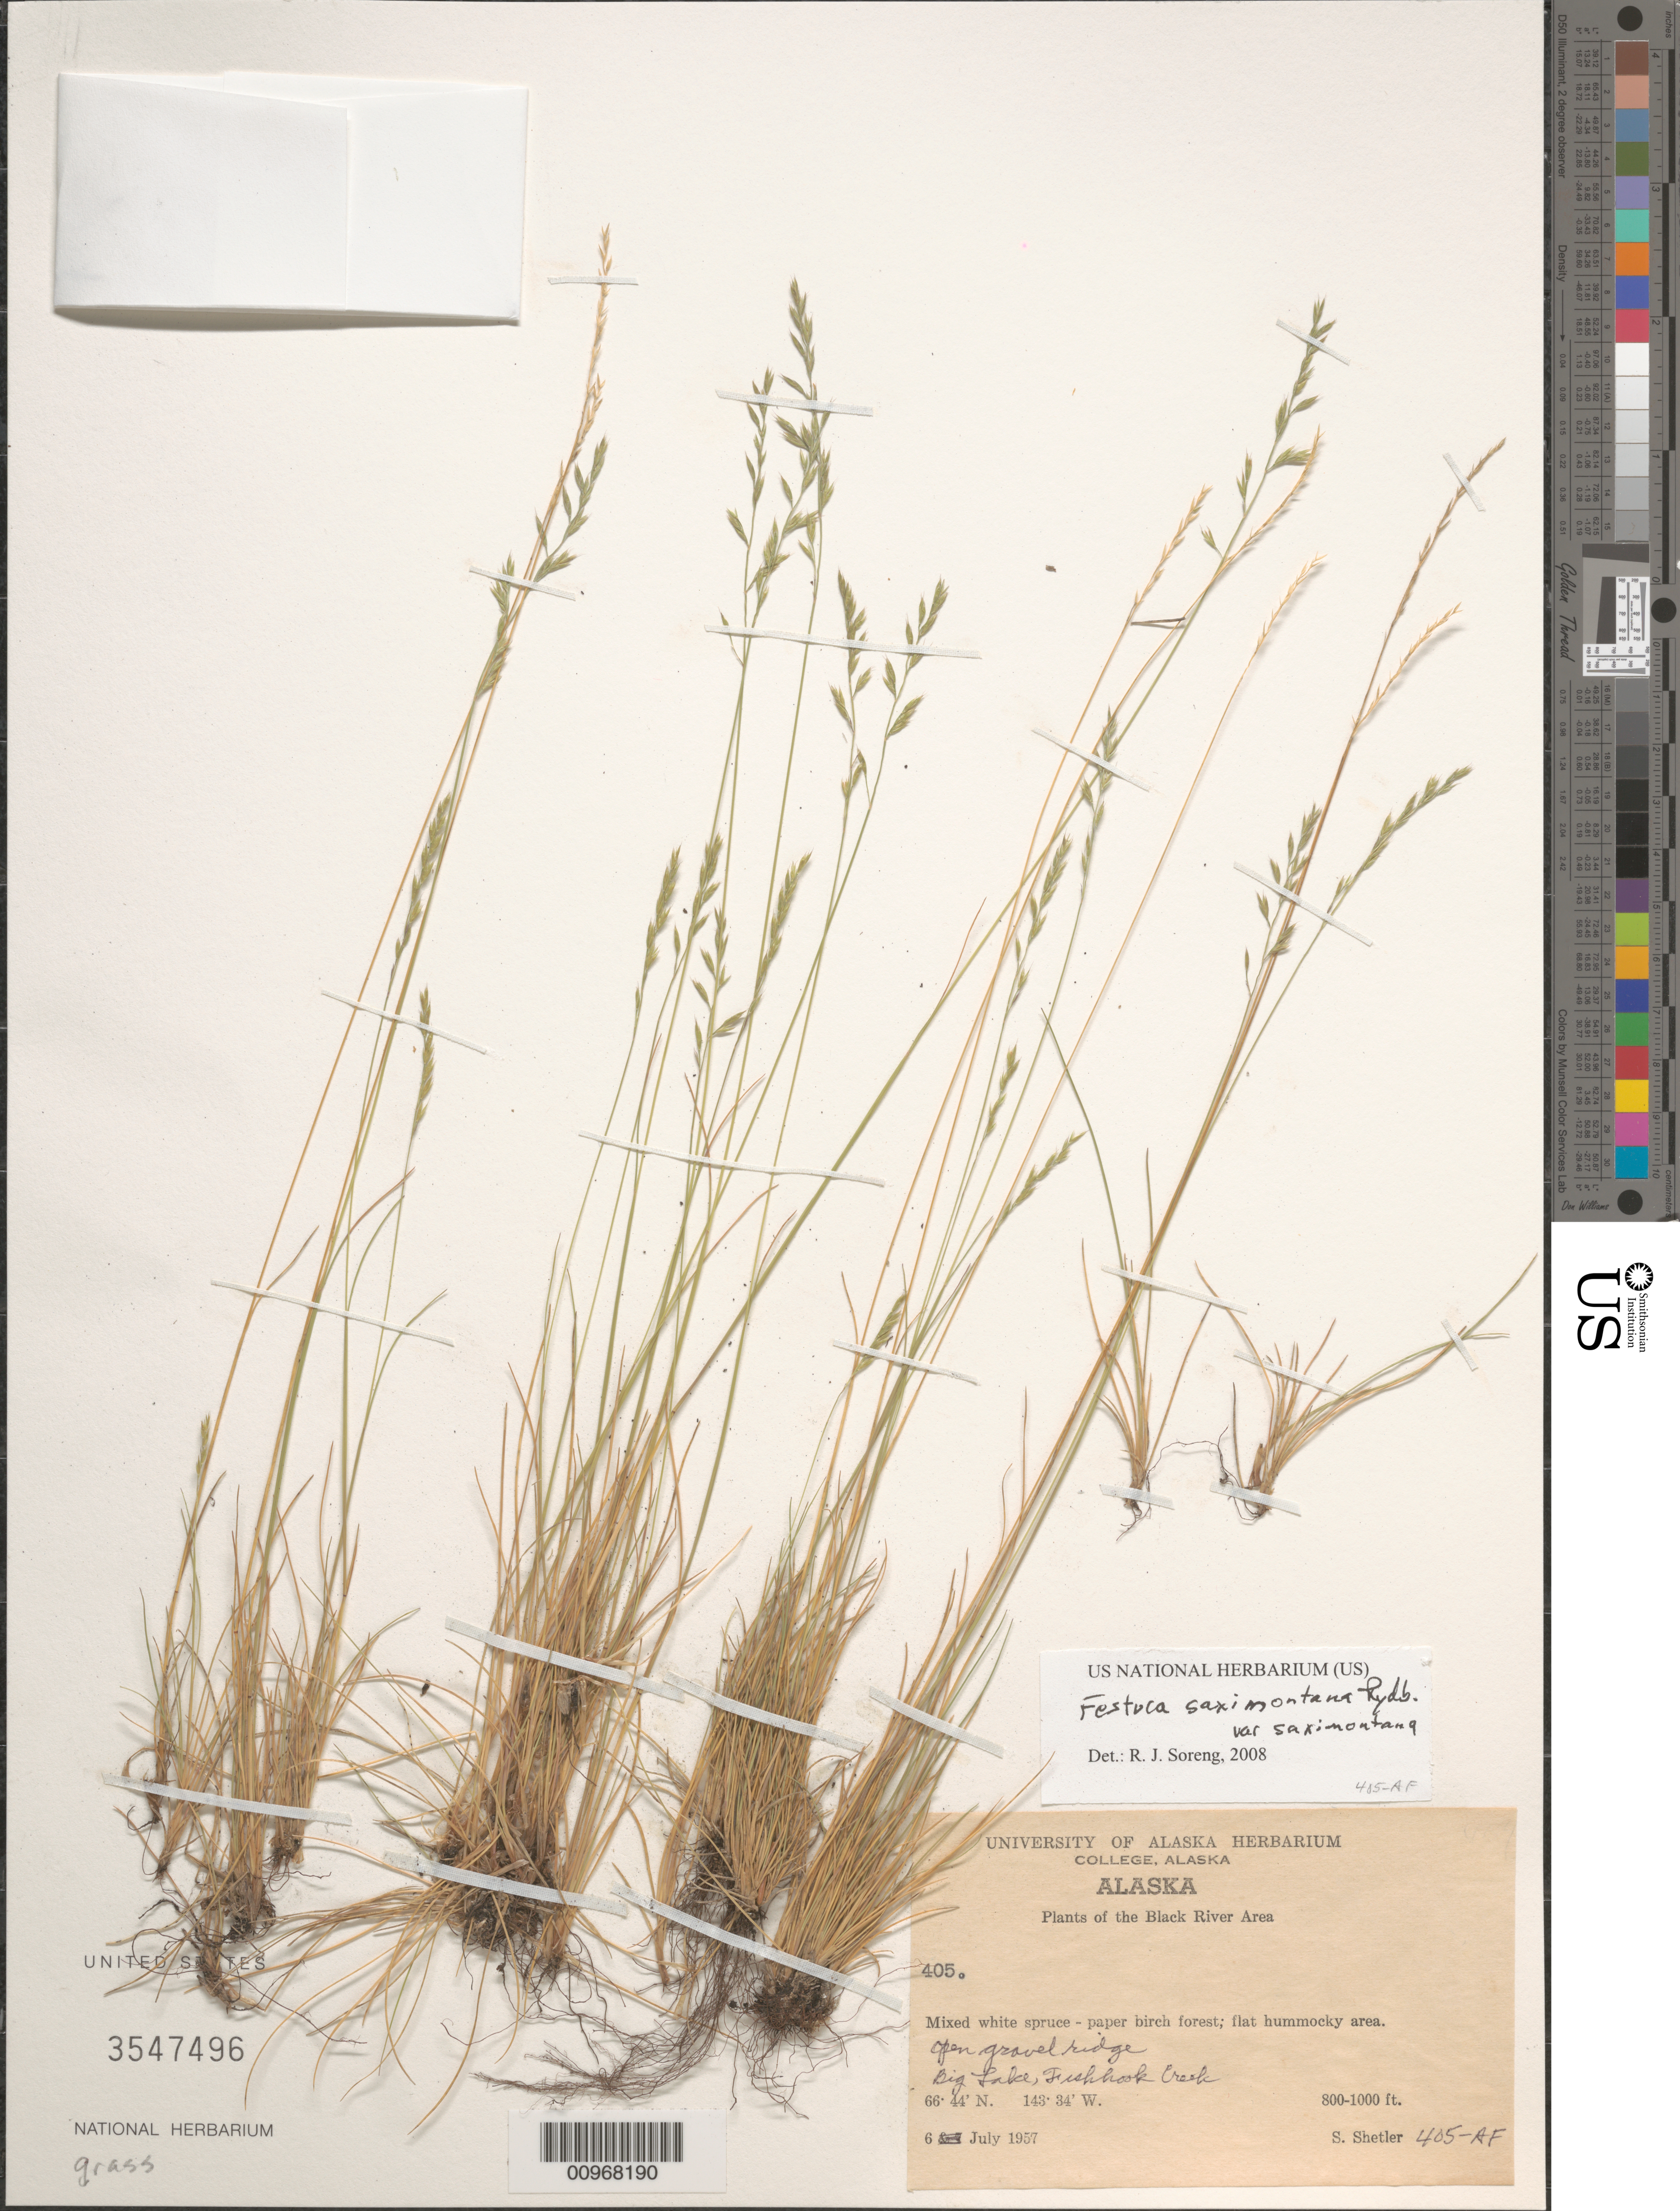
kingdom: Plantae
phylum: Tracheophyta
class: Liliopsida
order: Poales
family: Poaceae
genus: Festuca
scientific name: Festuca saximontana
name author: Rydb.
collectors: S. Shetler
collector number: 405-AF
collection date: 1957-07-06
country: United States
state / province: Alaska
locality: Black River ARea. Open gravel ridge. Big Lake, Fishhook Creek.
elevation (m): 244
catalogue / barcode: US 3547496